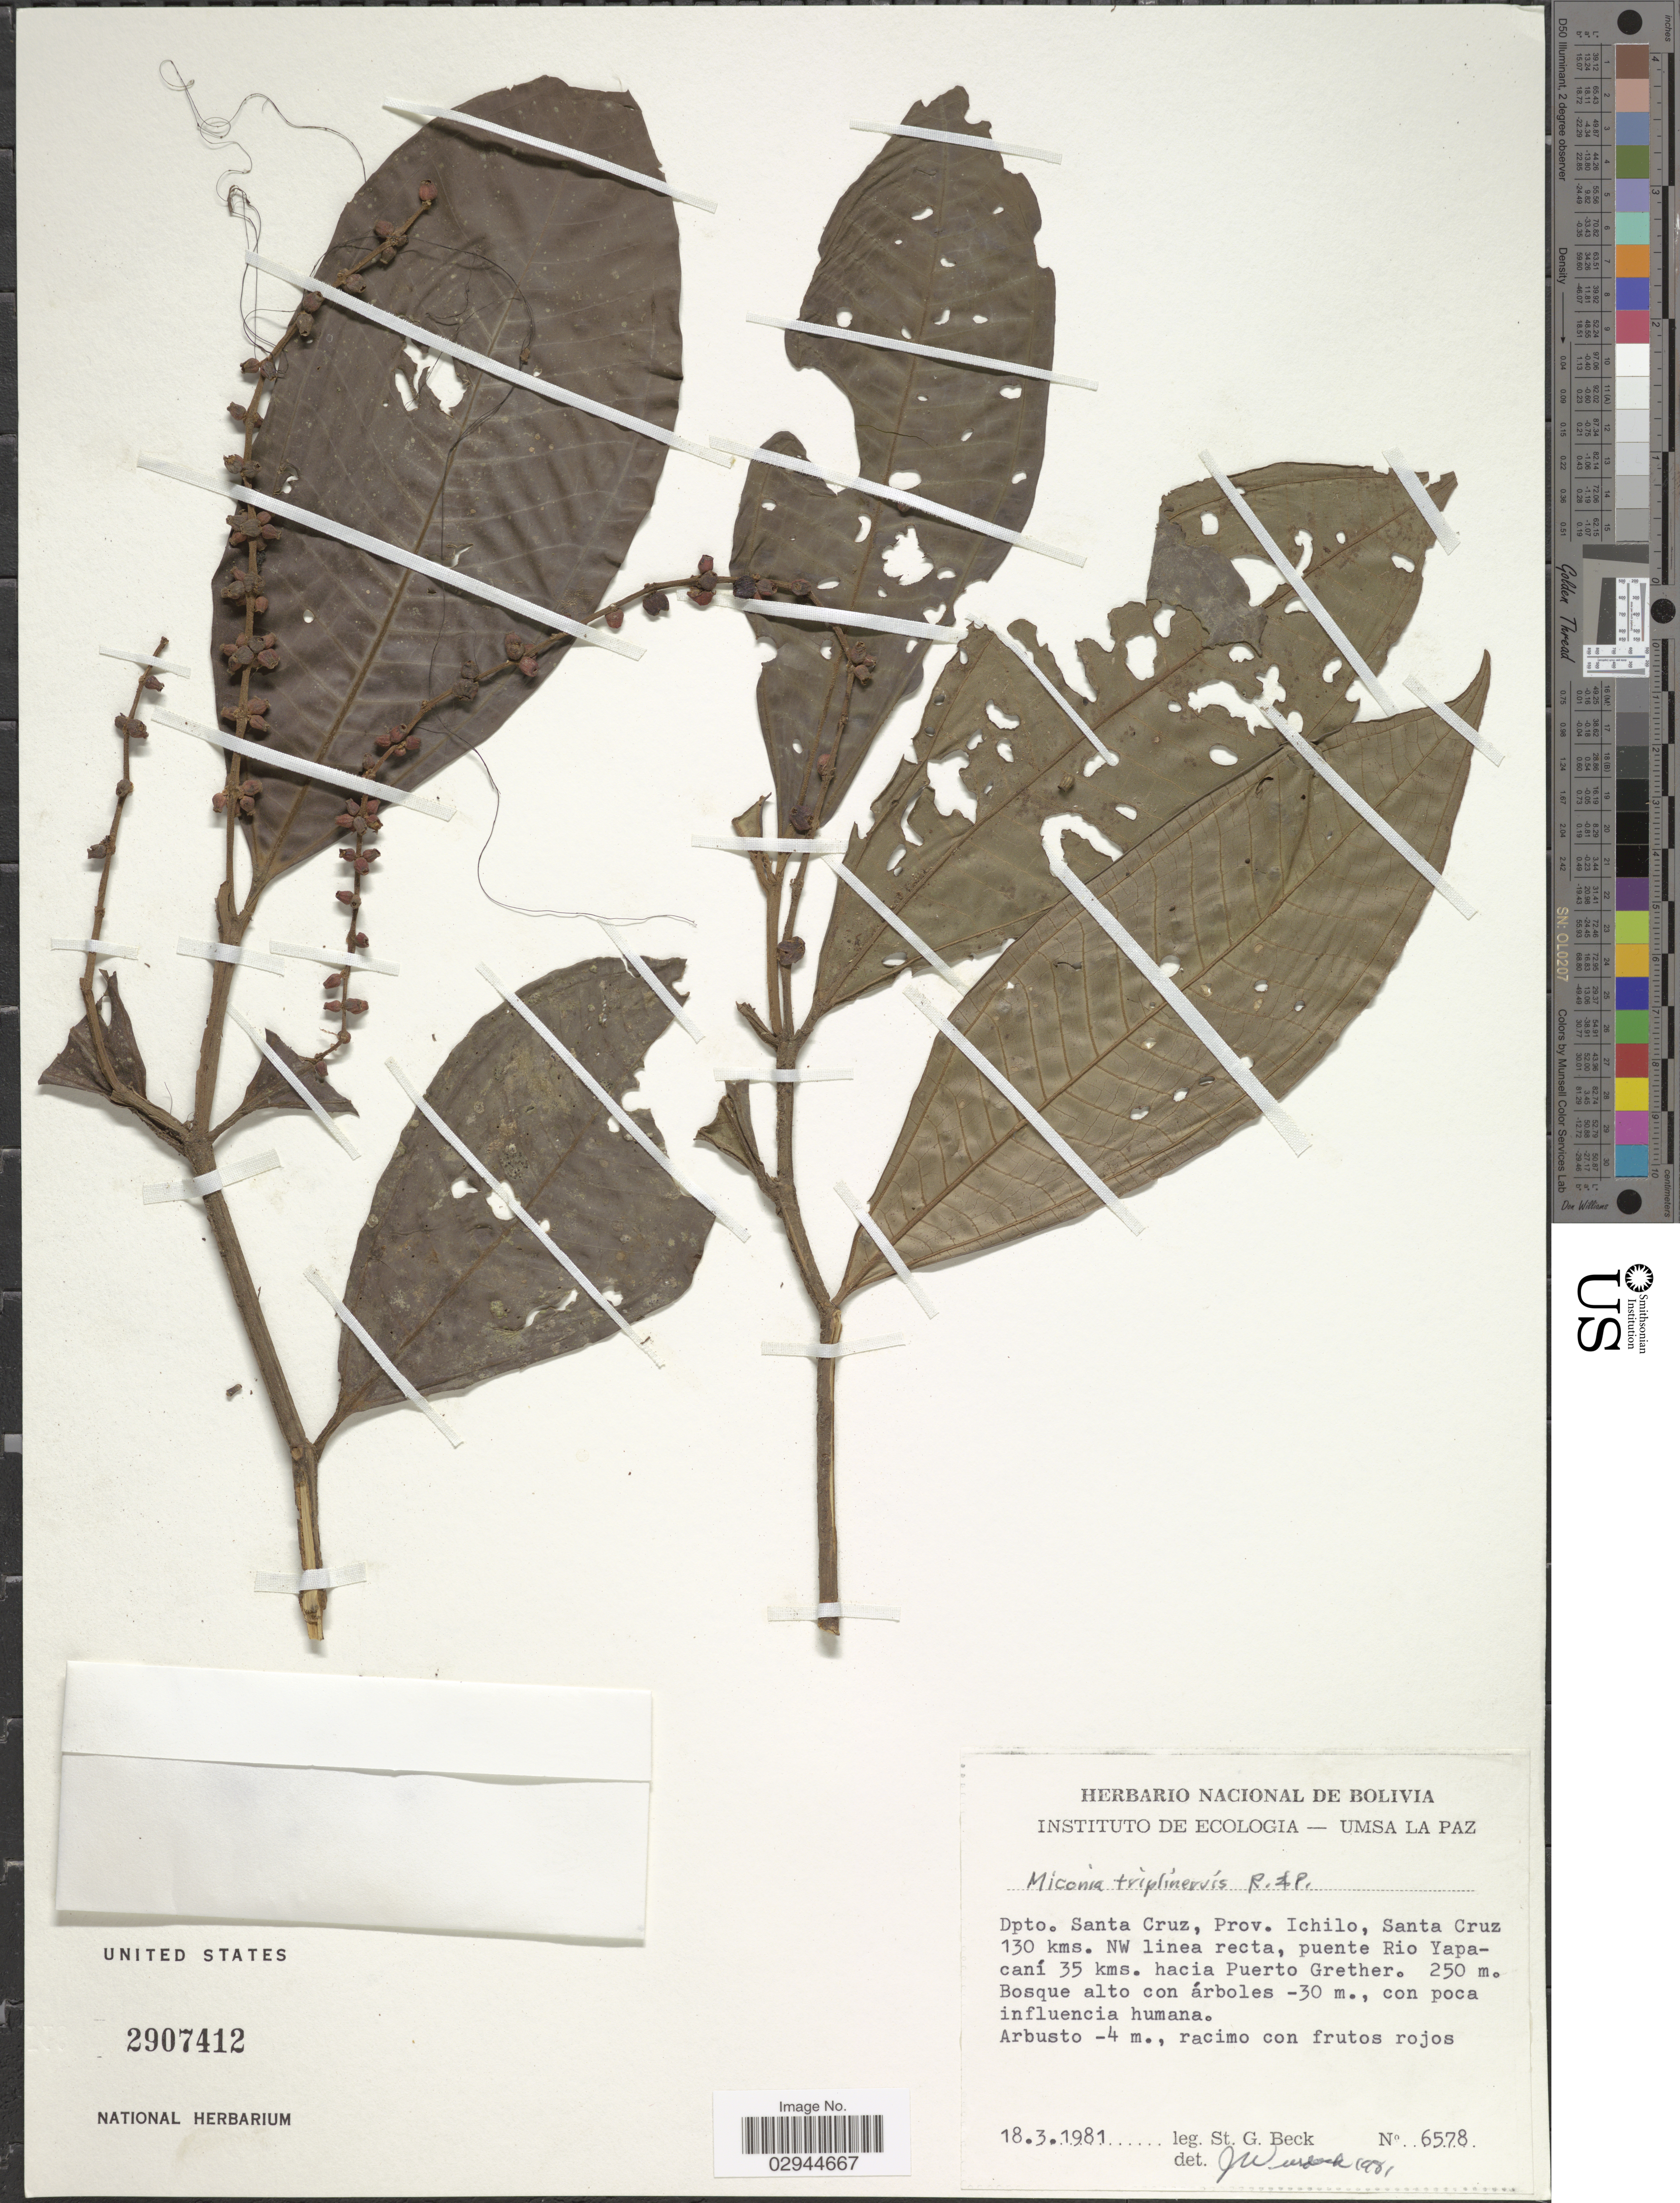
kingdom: Plantae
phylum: Tracheophyta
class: Magnoliopsida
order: Myrtales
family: Melastomataceae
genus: Miconia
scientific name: Miconia triplinervis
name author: Ruiz & Pav.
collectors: S. G. Beck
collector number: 6578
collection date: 1981-03-18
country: Bolivia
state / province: Santa Cruz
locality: Dpto. Santa Cruz, Prov. Ichilo, Santa Cruz 130 kms. NW linea recta, puente Rio Yapacaní 35 kms. hacia Puerto Grether.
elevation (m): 250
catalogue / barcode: US 2907412